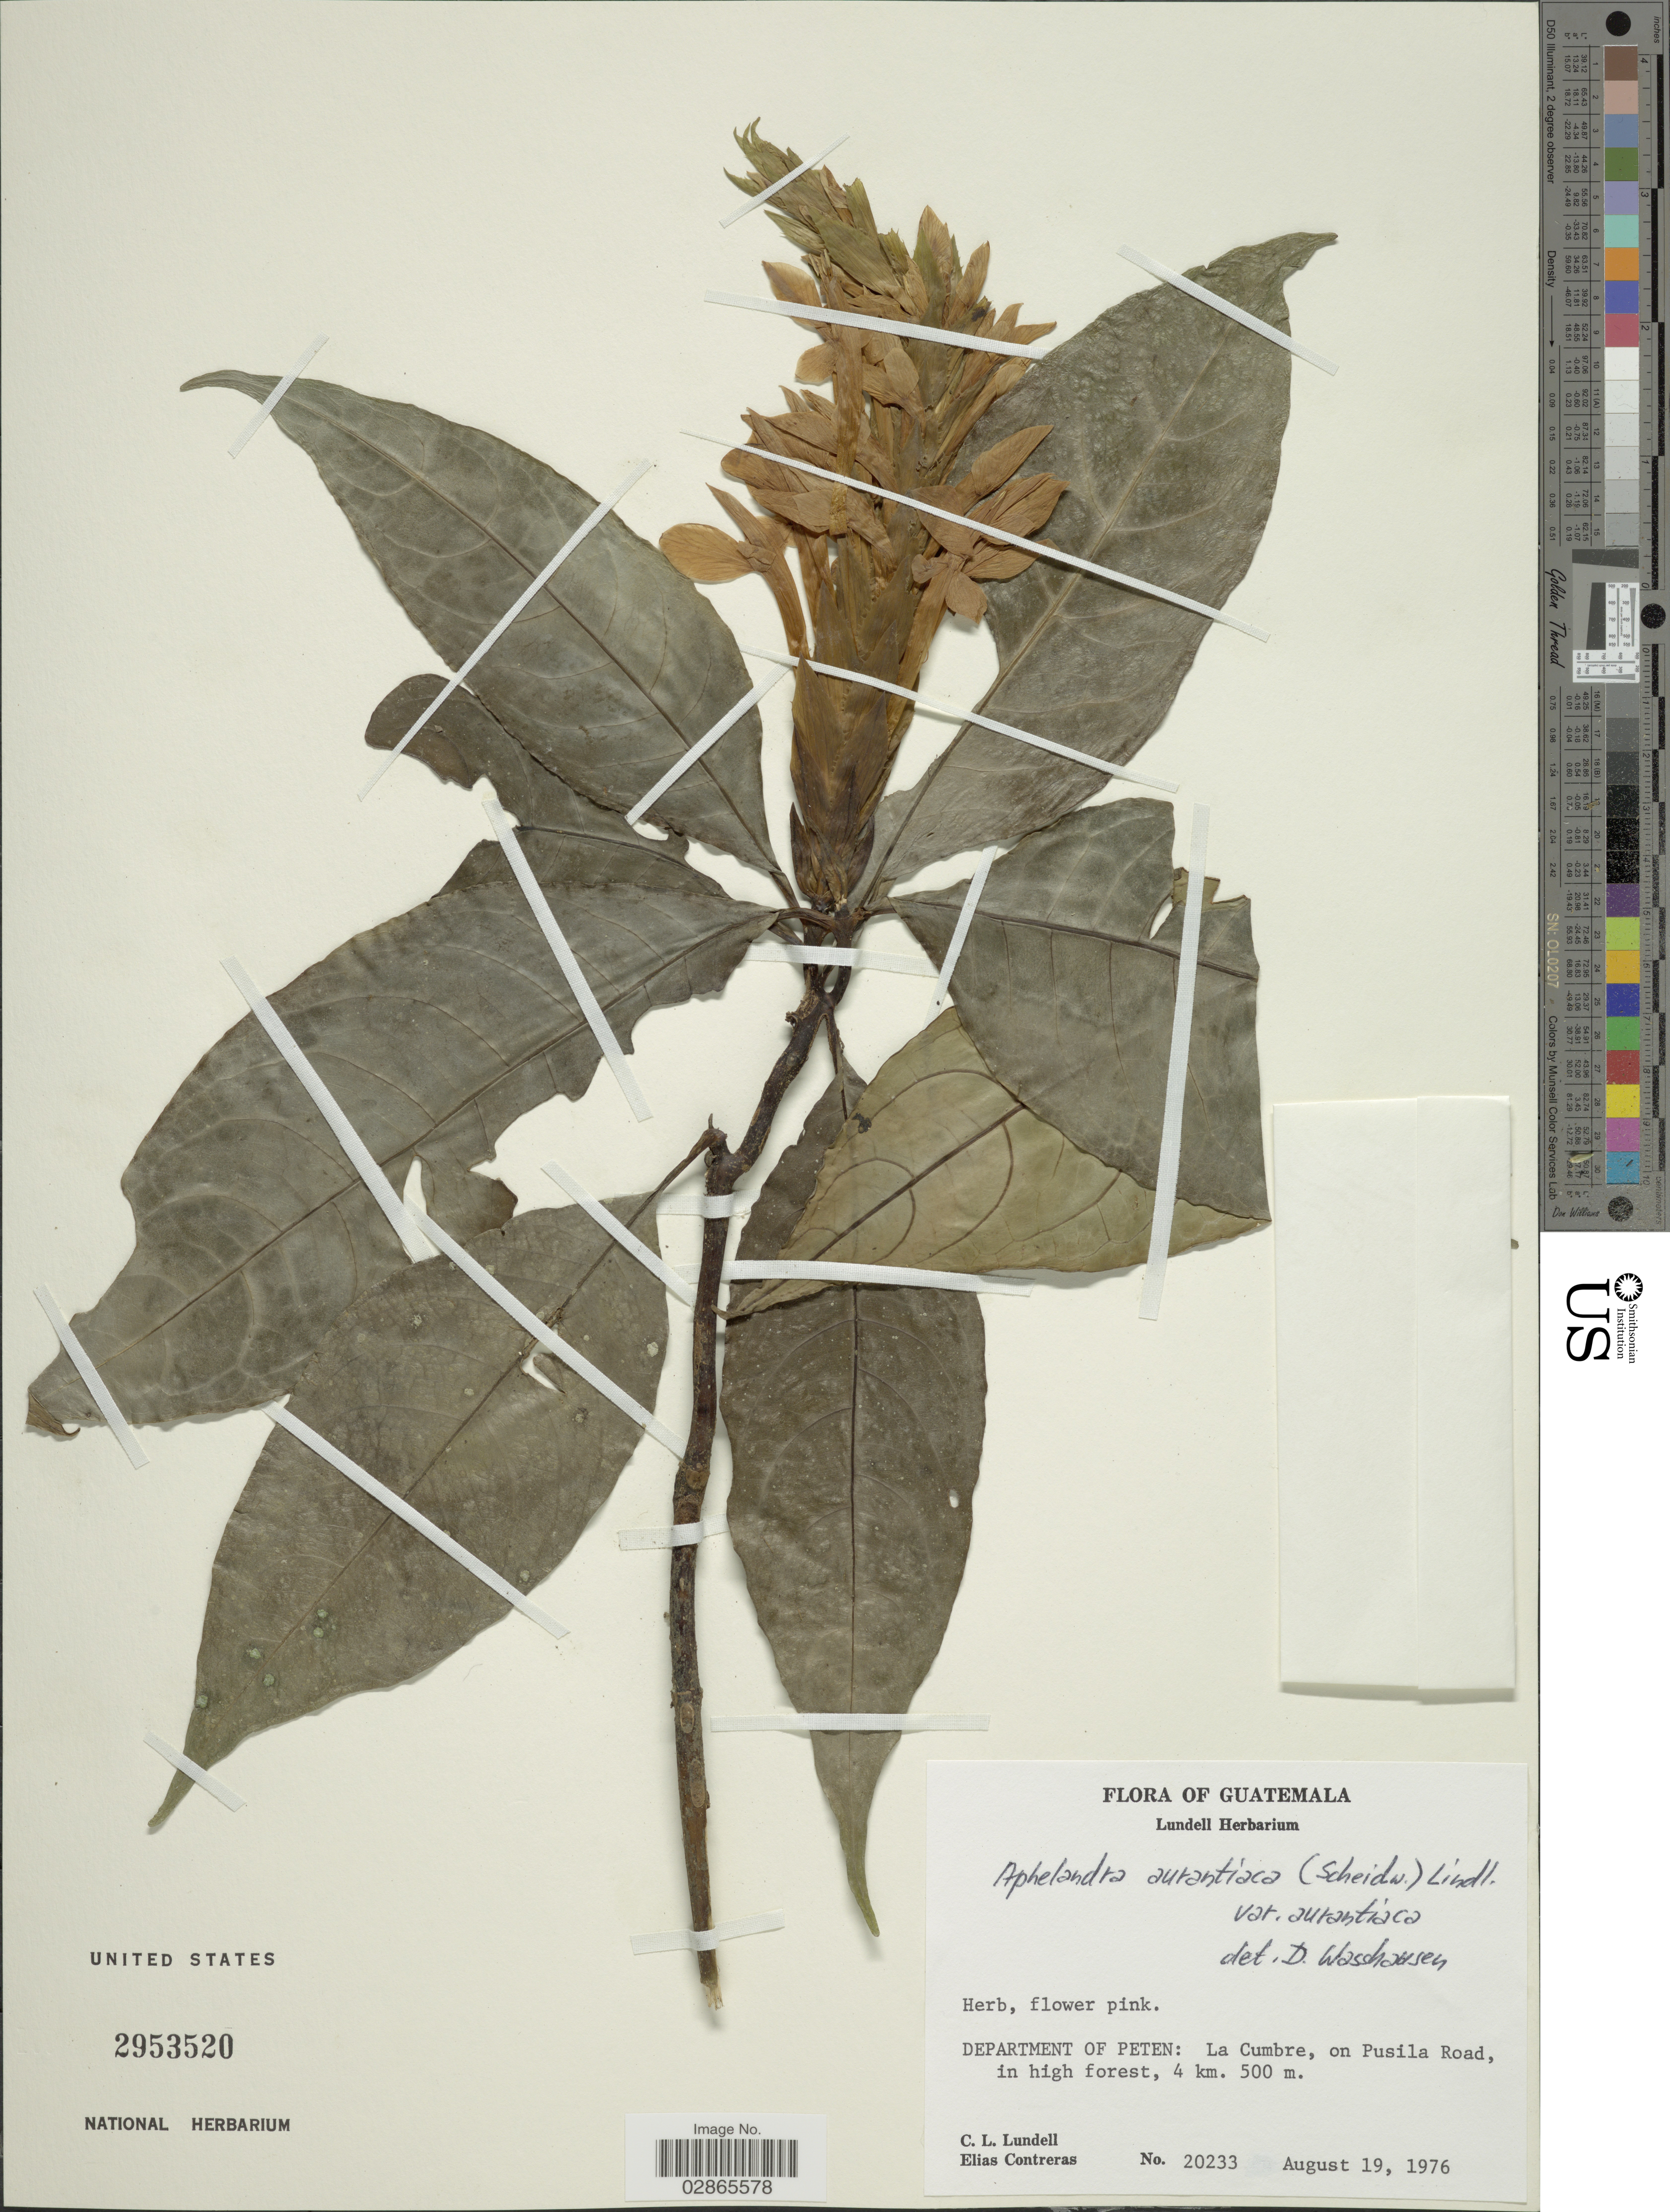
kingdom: Plantae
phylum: Tracheophyta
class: Magnoliopsida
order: Lamiales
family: Acanthaceae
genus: Aphelandra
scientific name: Aphelandra aurantiaca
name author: (Scheidw.) Lindl.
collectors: C. L. Lundell & E. Contreras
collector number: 20233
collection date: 1976-08-19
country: Guatemala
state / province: El Petén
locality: Department of Peten: La Cumbre, on Pusila Road, in high forest, 4 km.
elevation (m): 500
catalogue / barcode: US 2953520